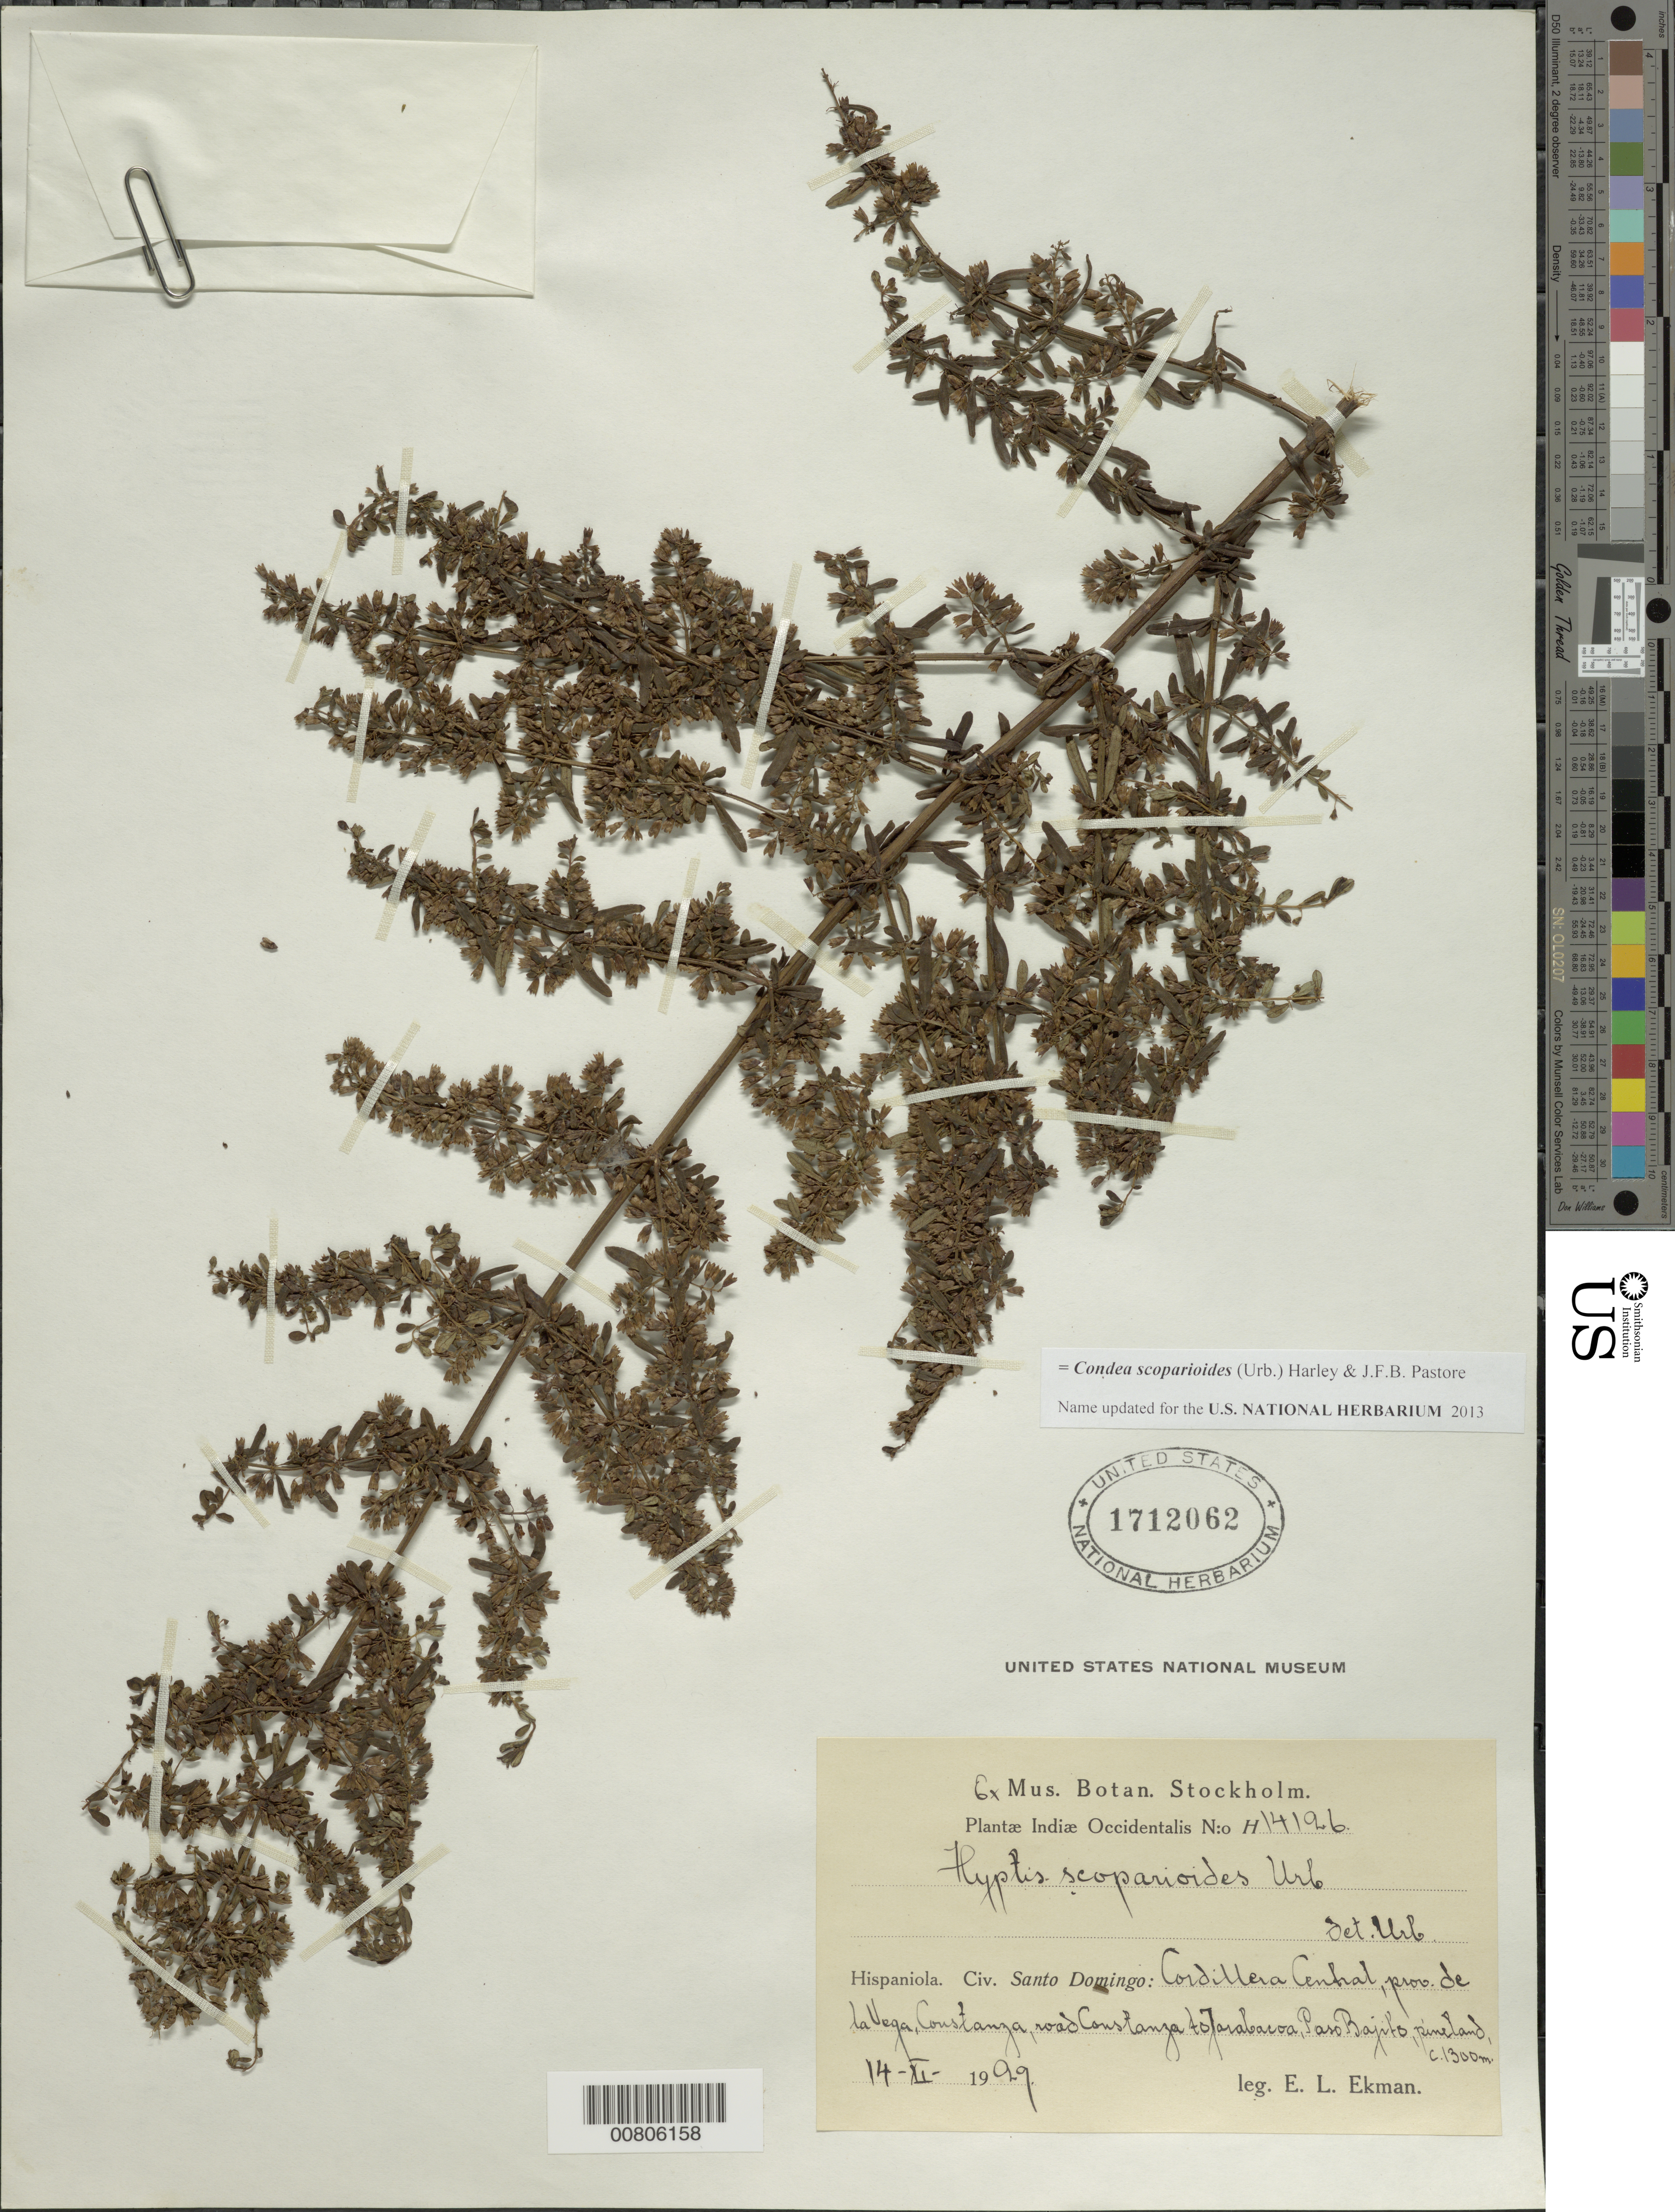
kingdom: Plantae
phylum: Tracheophyta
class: Magnoliopsida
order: Lamiales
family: Lamiaceae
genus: Condea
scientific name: Condea scoparioides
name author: (Urb.) Harley & J.F.B. Pastore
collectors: E. L. Ekman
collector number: H 14126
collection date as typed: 14 Nov 1929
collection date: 1929-11-14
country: Dominican Republic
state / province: La Vega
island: Hispaniola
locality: Cordillera Central, road to Constanza to Jarabocoa, Paso Bajito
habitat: Pine land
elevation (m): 1300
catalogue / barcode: US 1712062